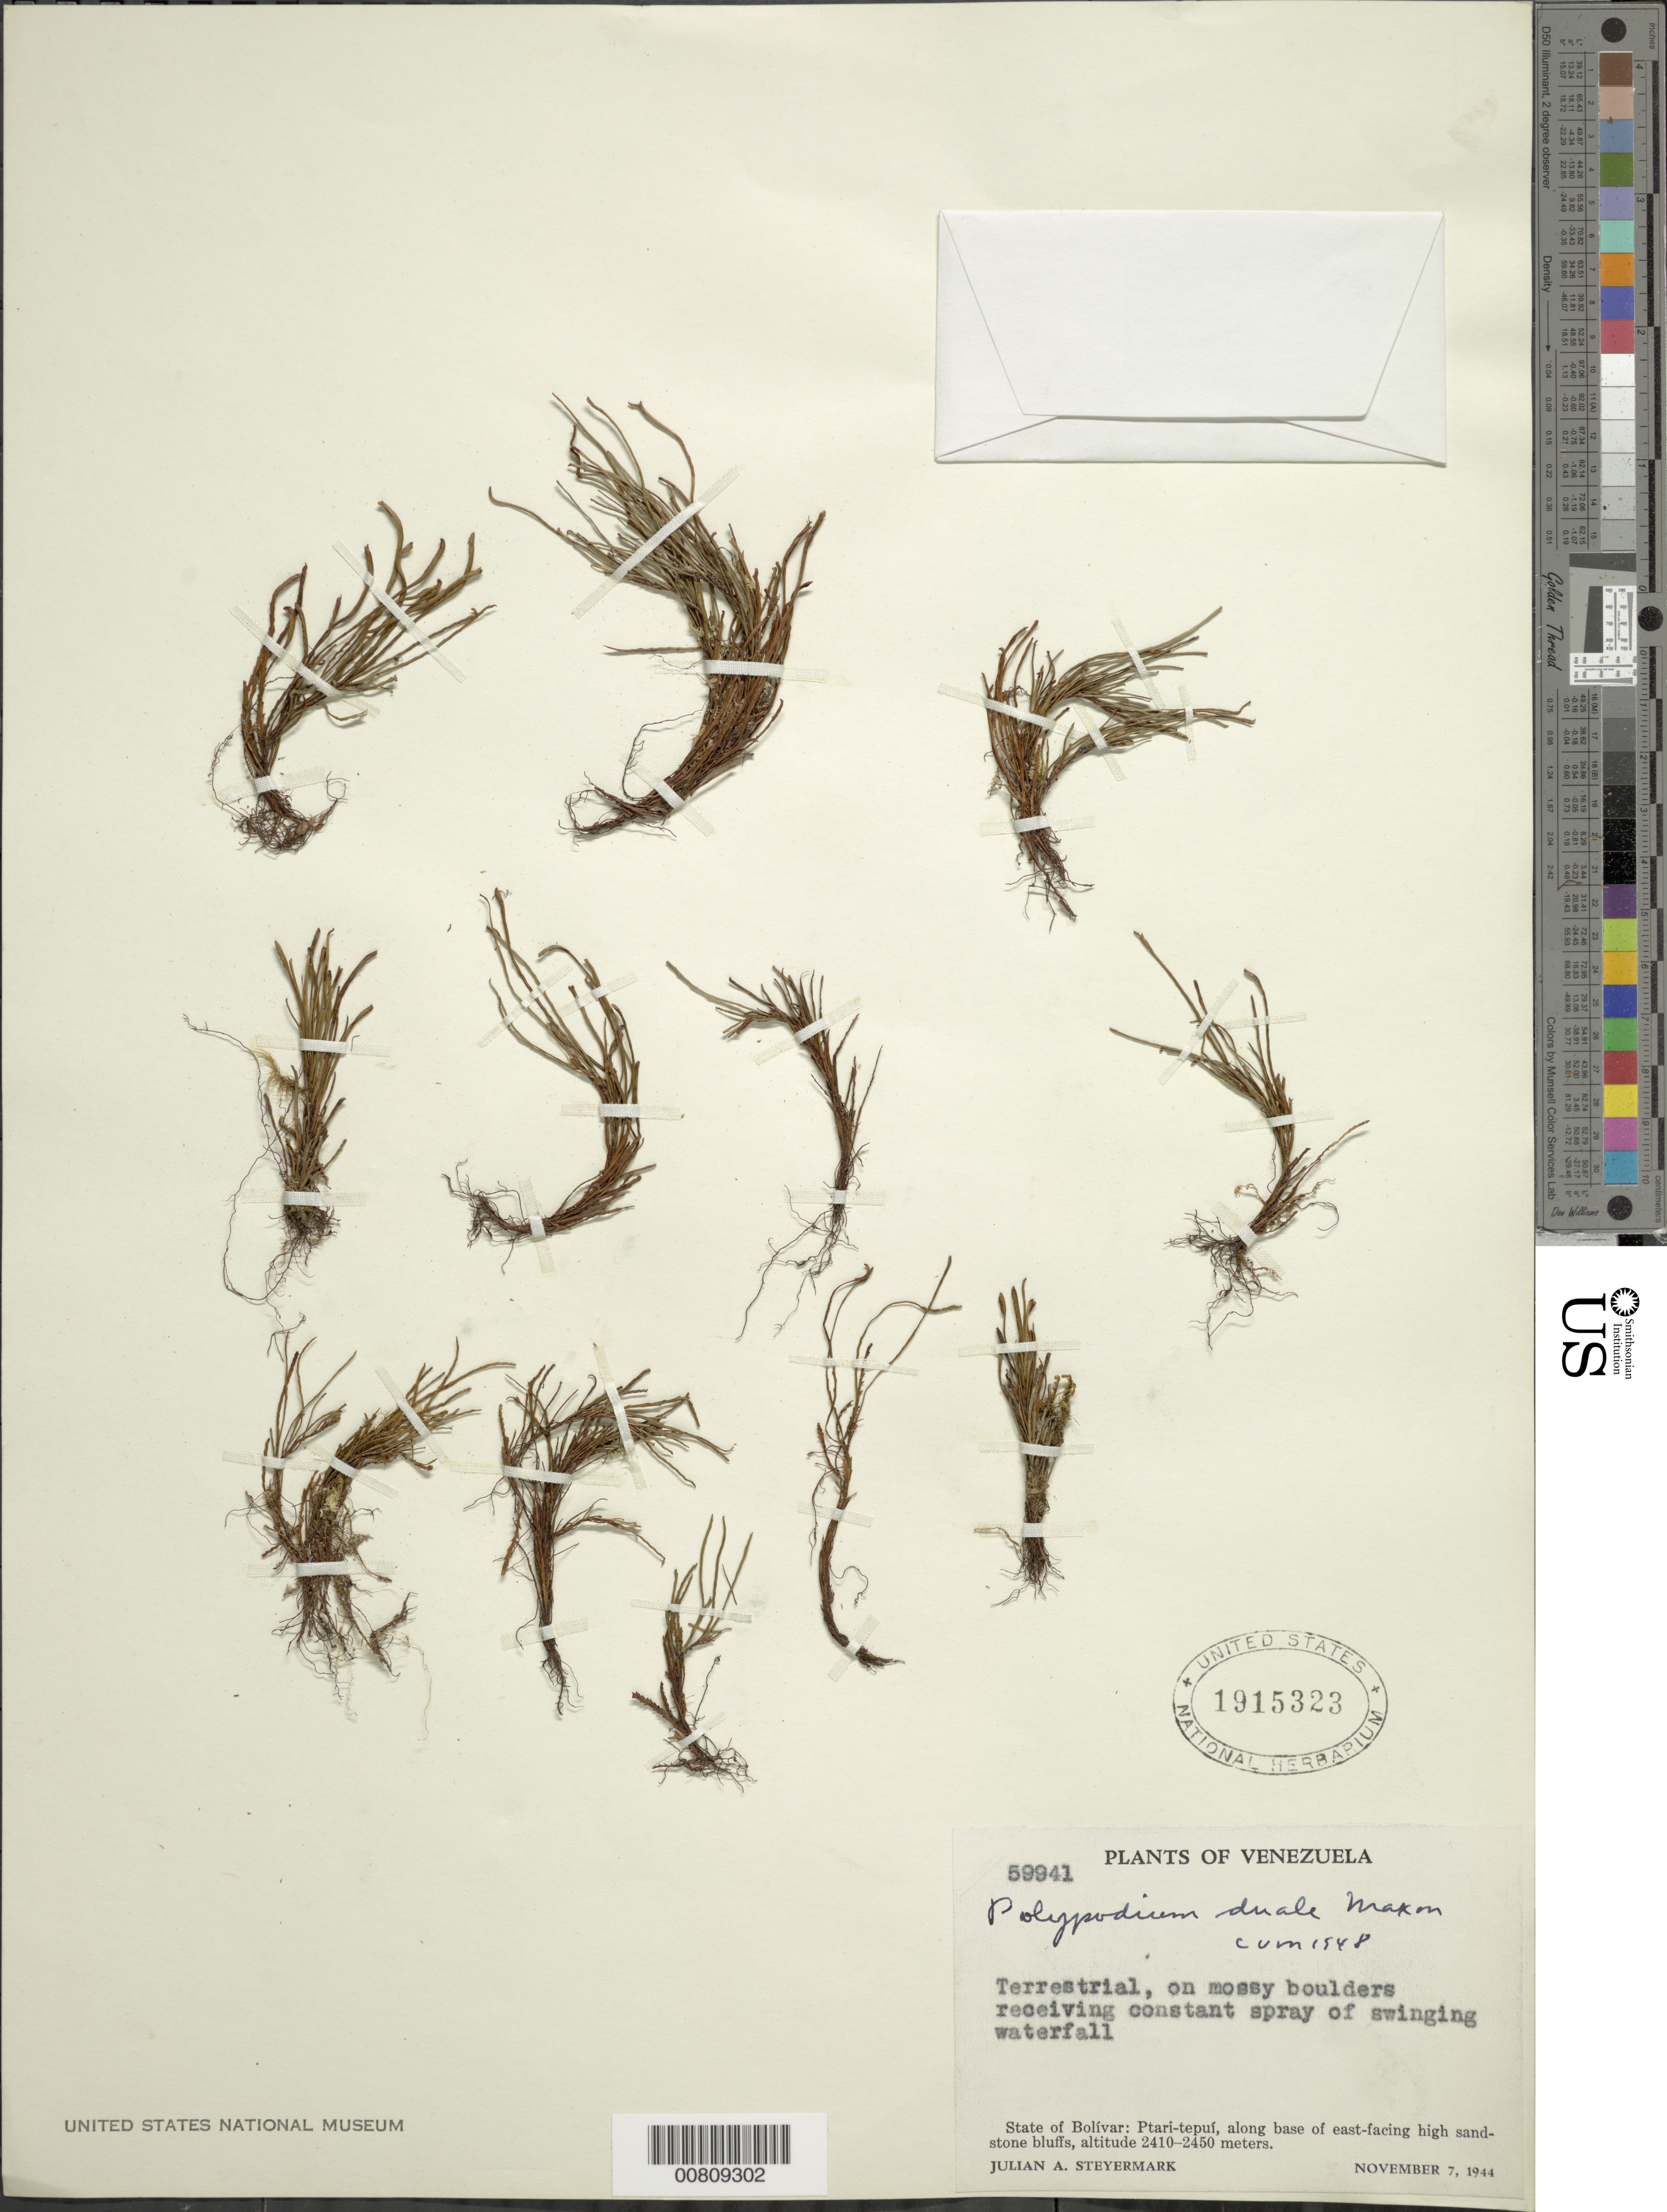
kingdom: Plantae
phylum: Tracheophyta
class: Polypodiopsida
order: Polypodiales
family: Polypodiaceae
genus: Cochlidium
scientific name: Cochlidium serrulatum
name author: (Sw.) L.E. Bishop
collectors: J. Steyermark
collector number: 59941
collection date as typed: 7-Nov-44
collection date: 1944-11-07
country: Venezuela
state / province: Bolívar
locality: Ptari-tepuí, east-facing slopes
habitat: Mossy boulders receiving constant spray of waterfall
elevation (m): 2410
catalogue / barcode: US 1915323